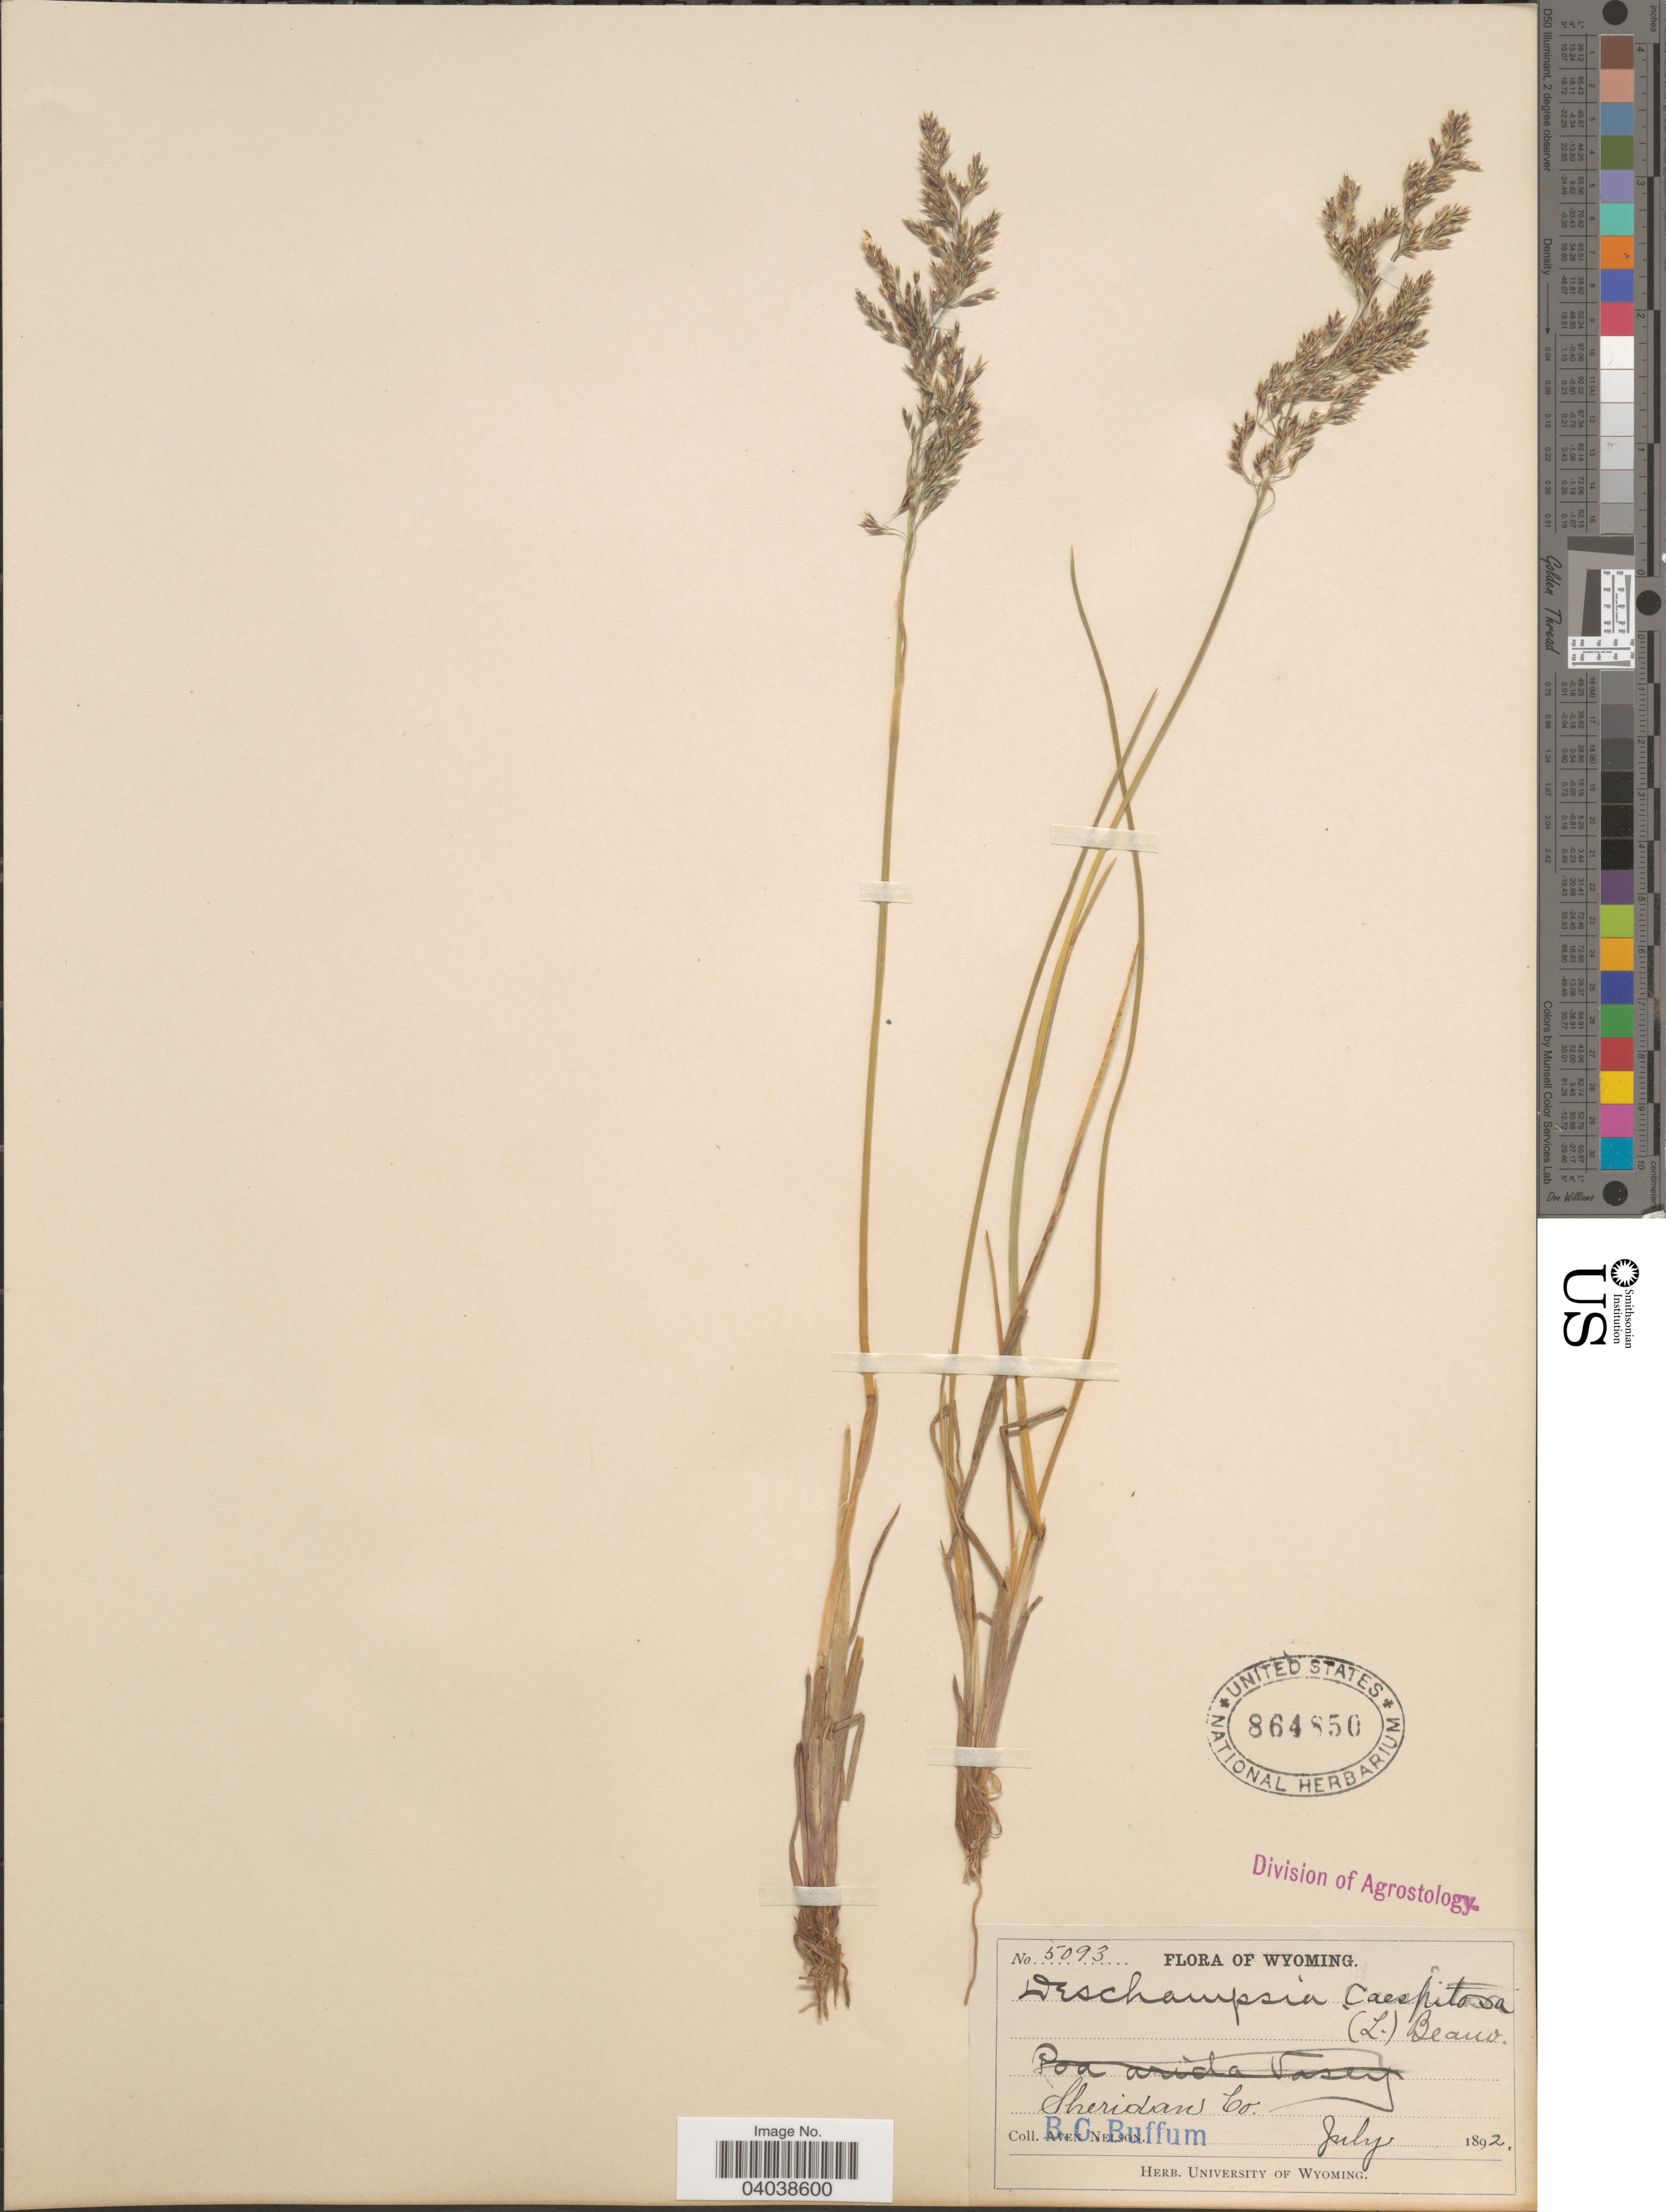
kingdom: Plantae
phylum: Tracheophyta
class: Liliopsida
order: Poales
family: Poaceae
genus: Deschampsia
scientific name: Deschampsia cespitosa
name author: (L.) P. Beauv.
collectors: B. Buffum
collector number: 5093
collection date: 1892-07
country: United States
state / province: Wyoming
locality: Sheridan Co.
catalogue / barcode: US 864850